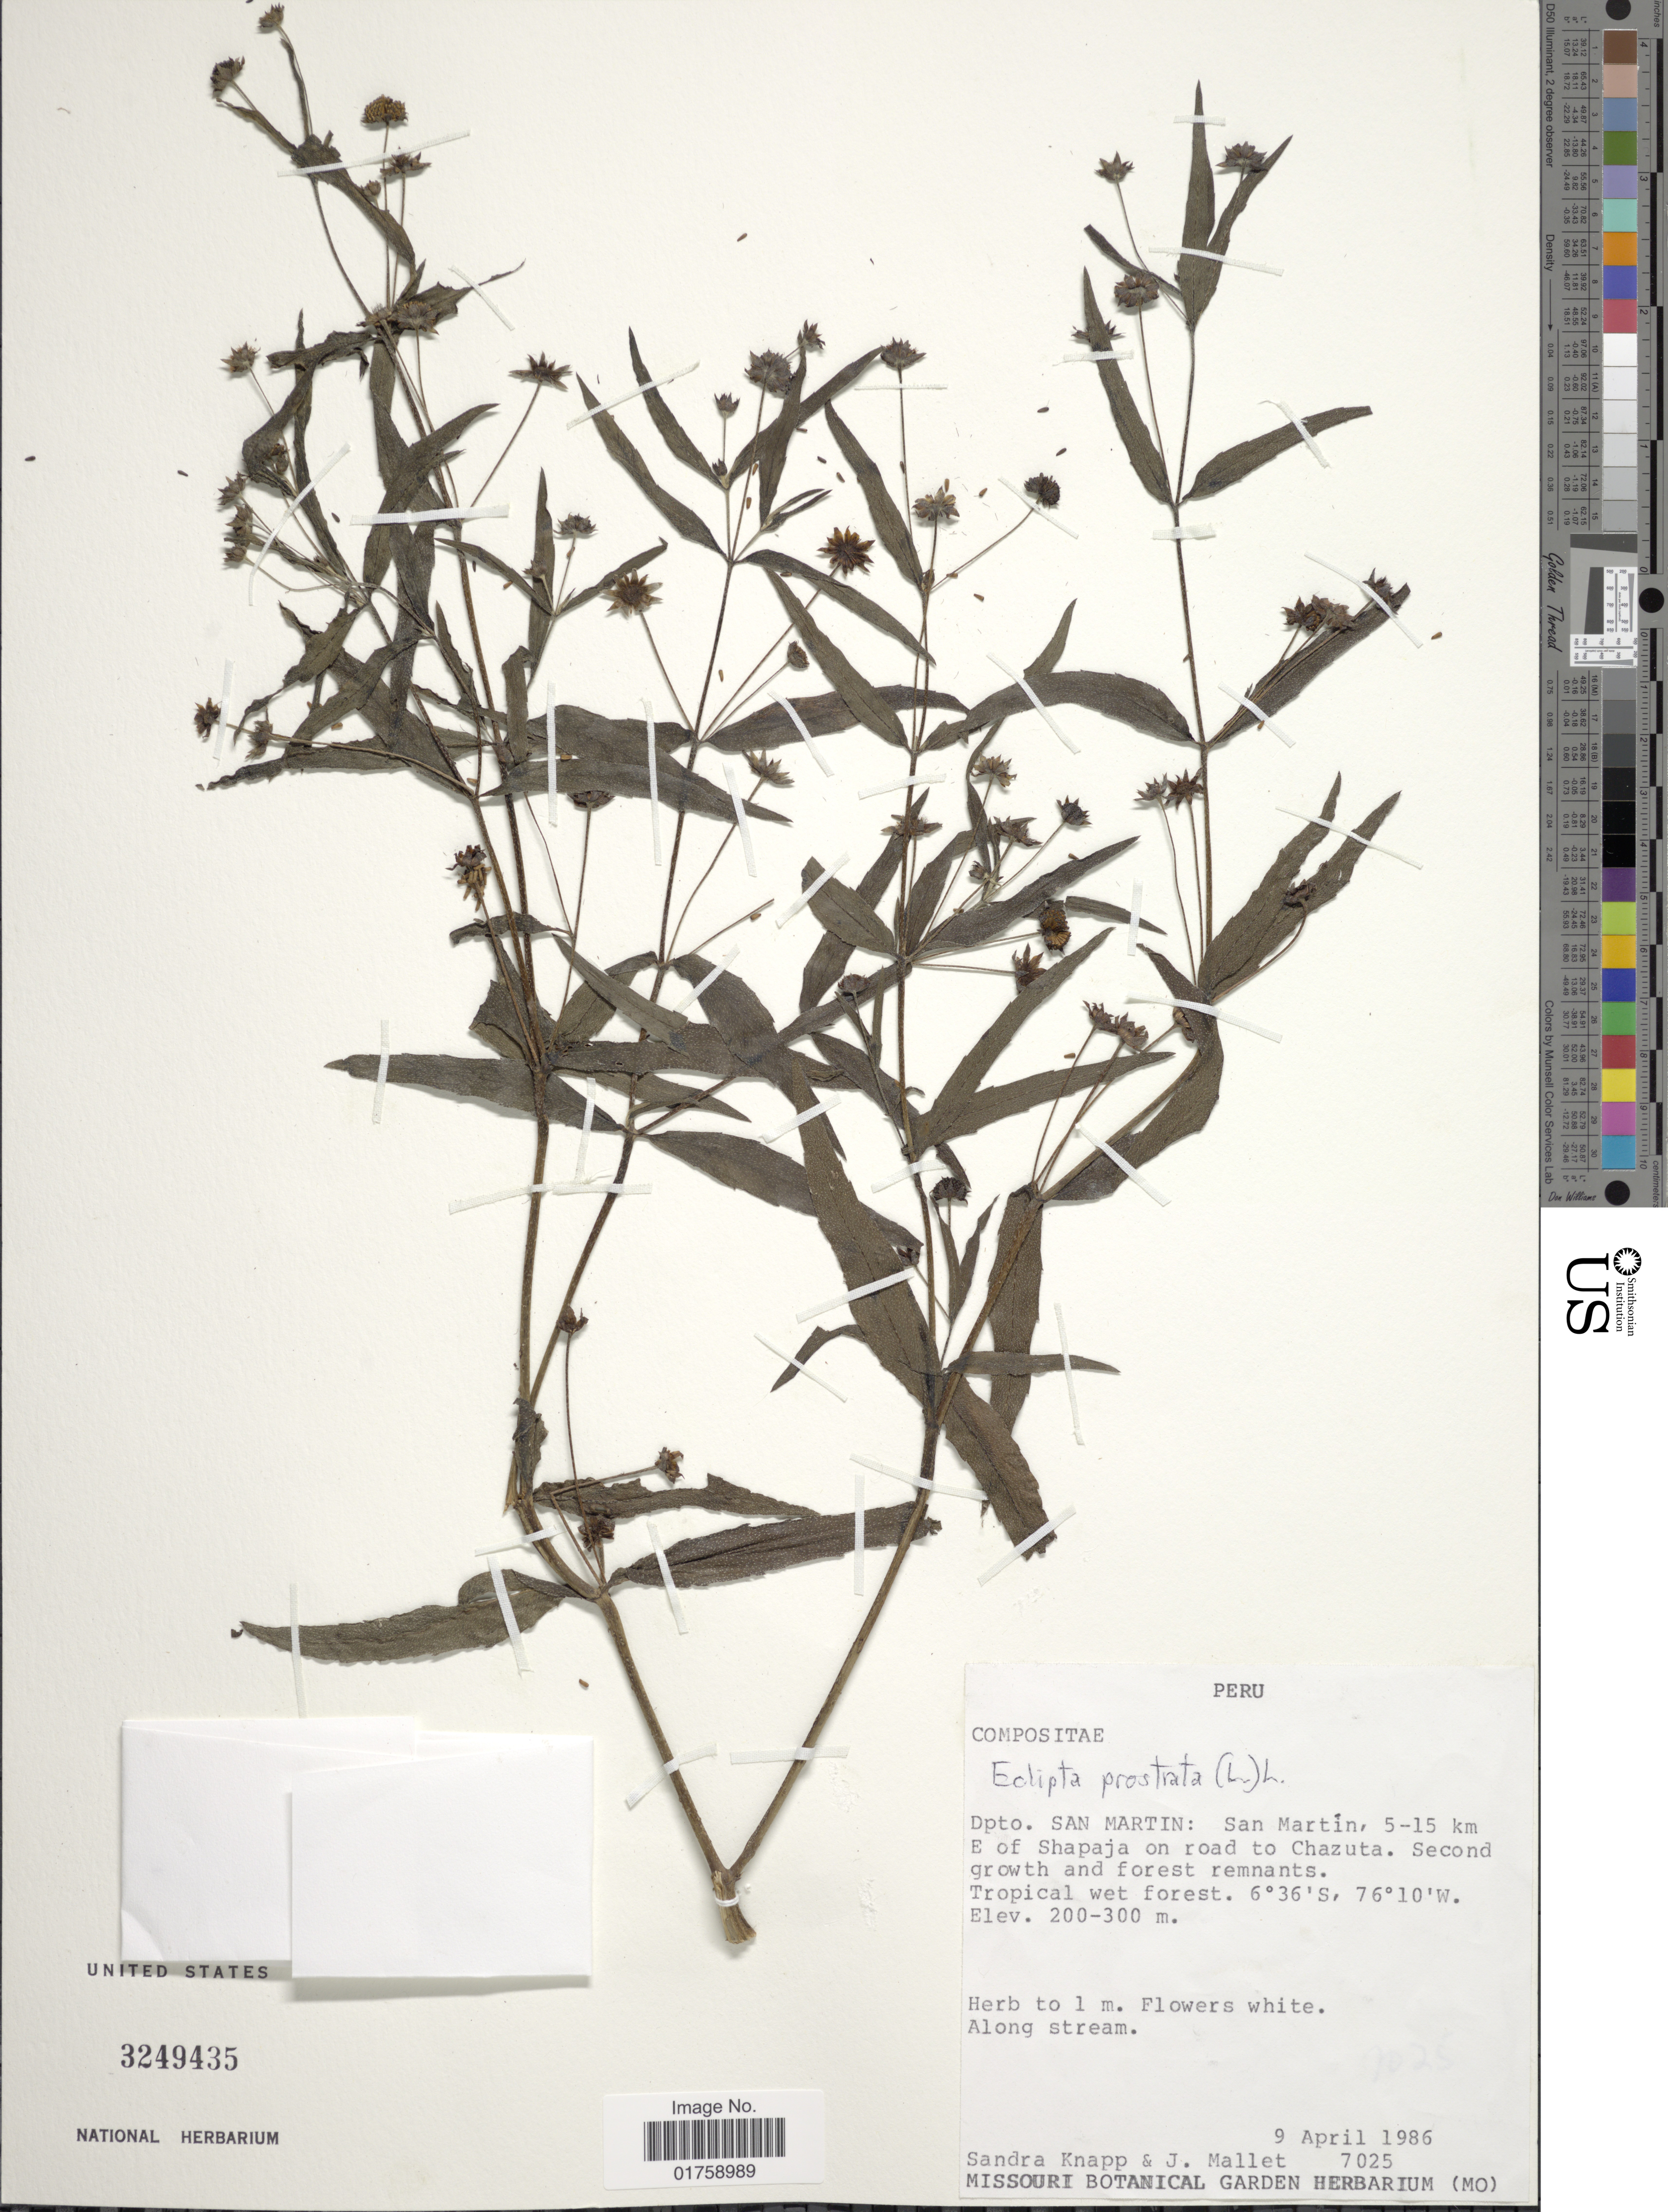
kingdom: Plantae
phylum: Tracheophyta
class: Magnoliopsida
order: Asterales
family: Asteraceae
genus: Eclipta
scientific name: Eclipta prostrata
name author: (L.) L.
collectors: S. Knapp & J. Mallet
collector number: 7025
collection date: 1986-04-09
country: Peru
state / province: San Martín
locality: Dpto. San Martin: San Martin, 5-15 km E of Shapaja on road to Chauzta.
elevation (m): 200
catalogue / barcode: US 3249435